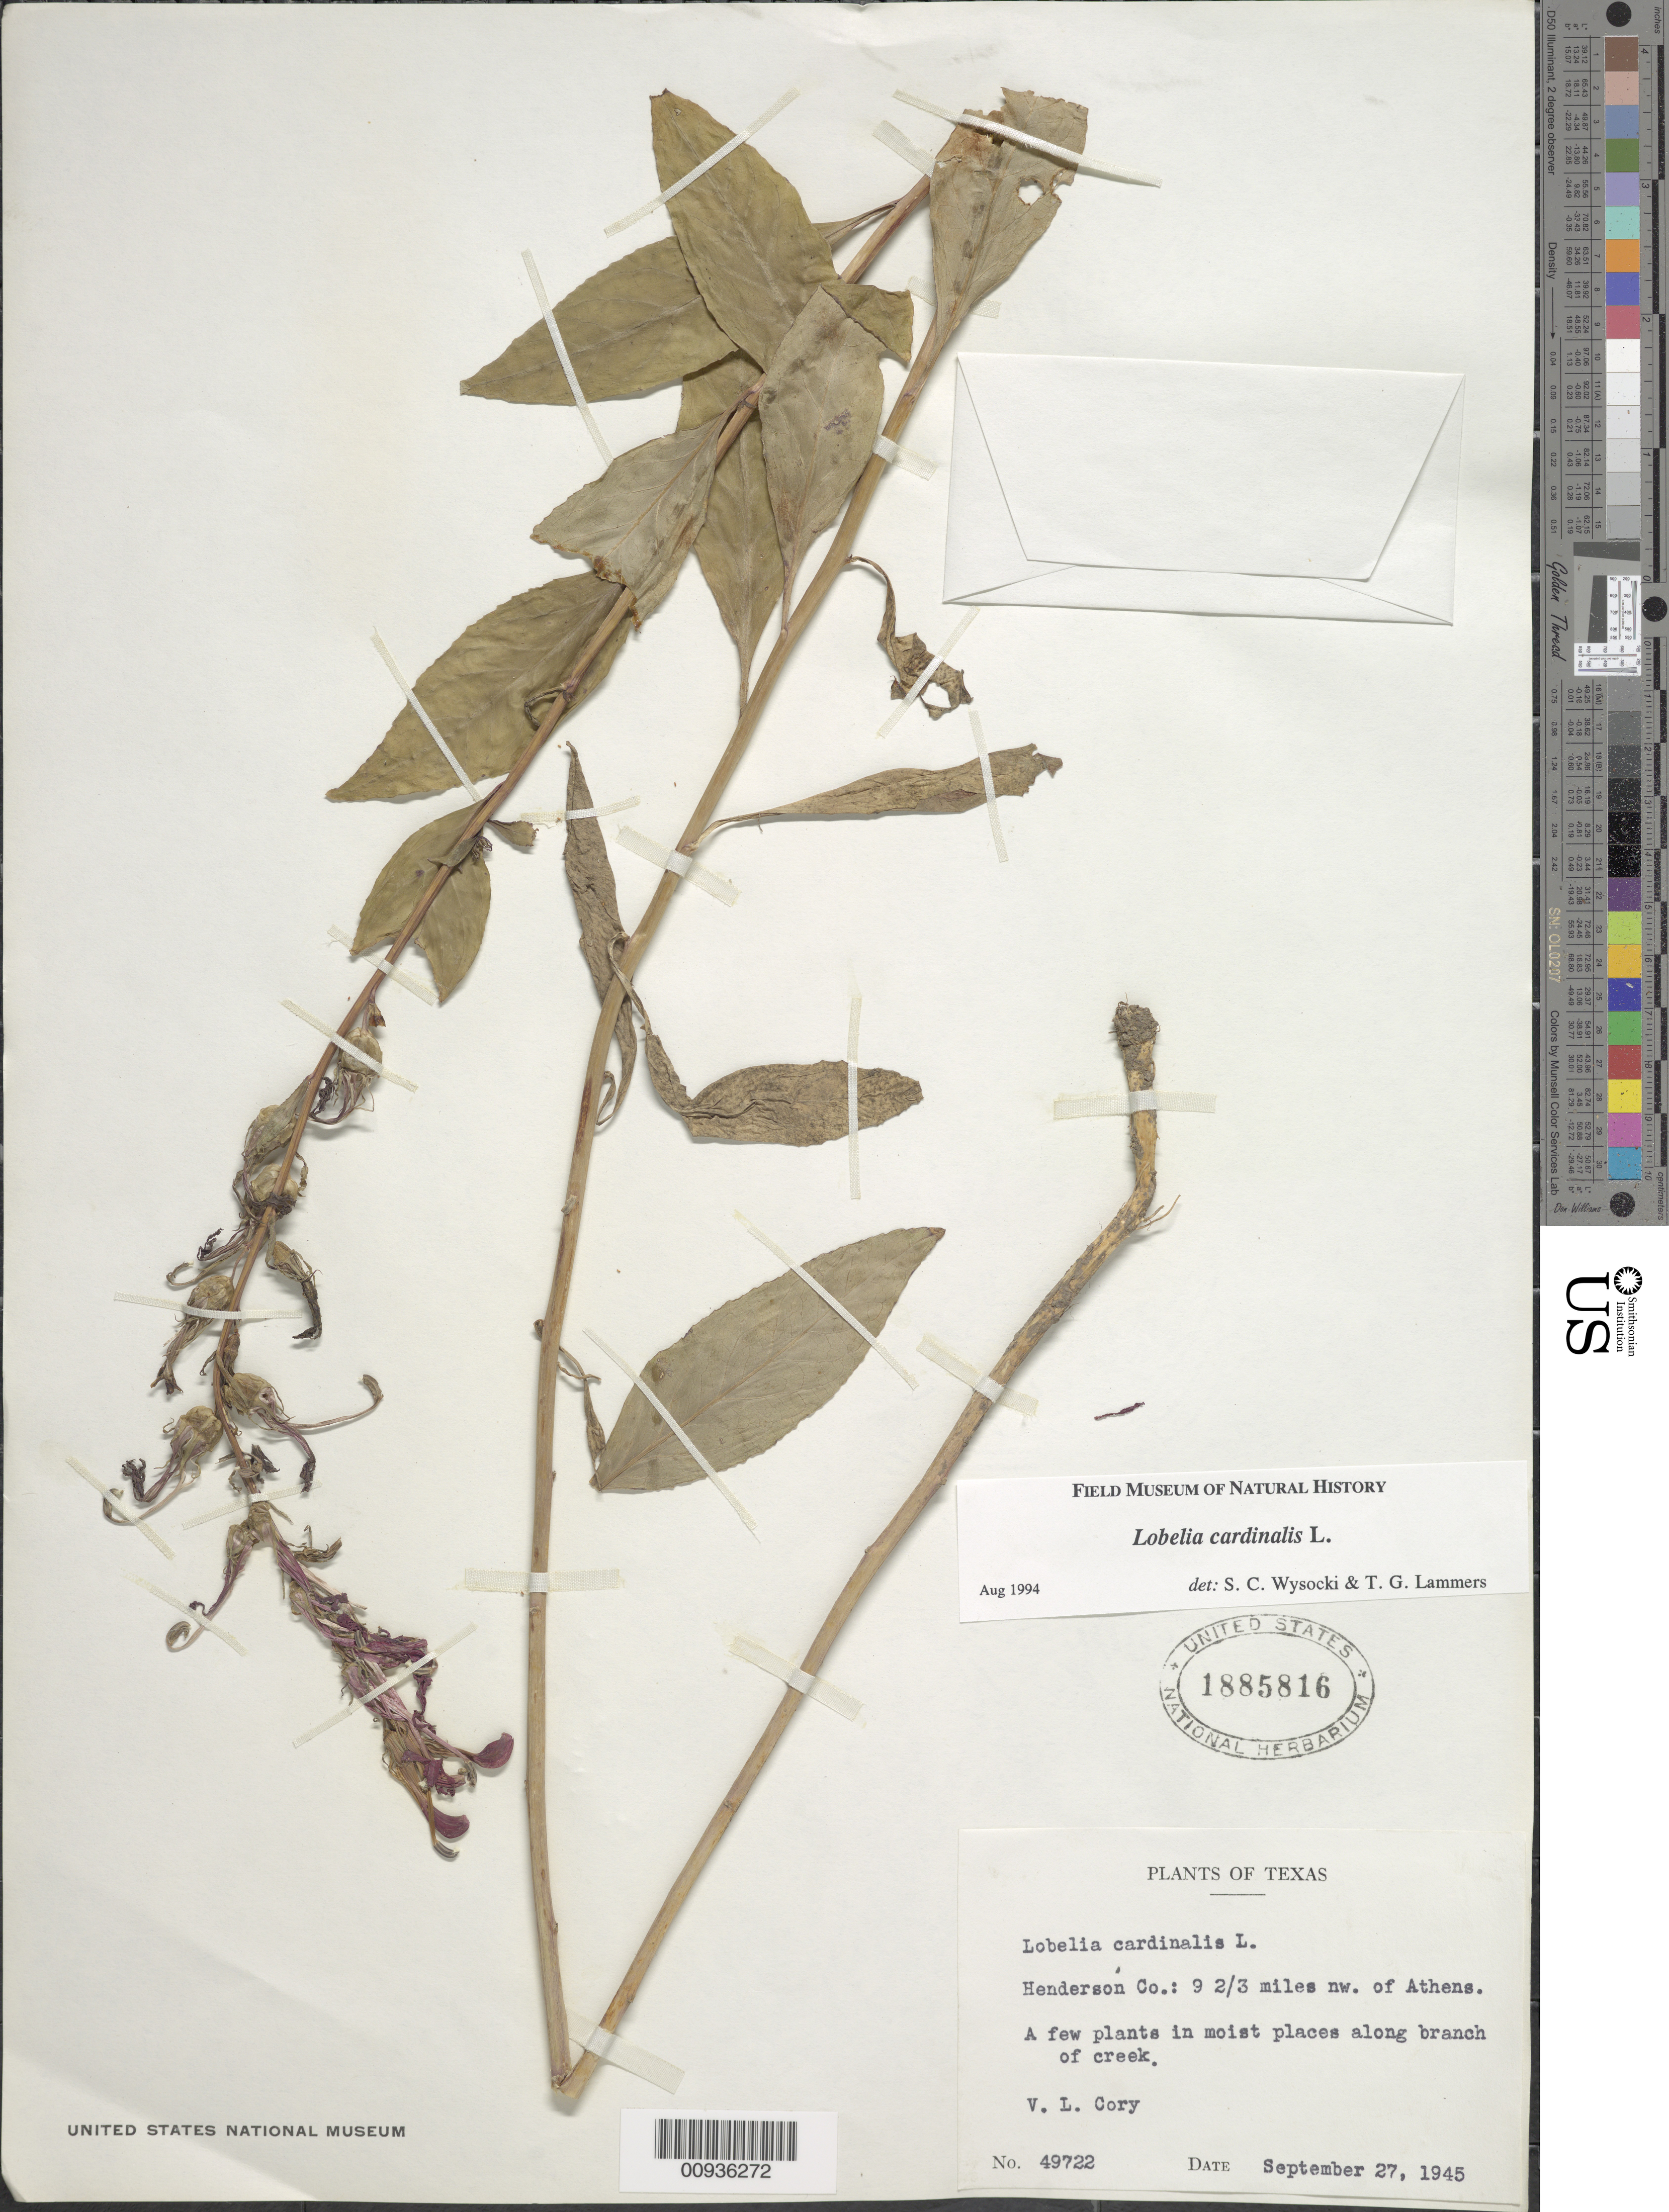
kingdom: Plantae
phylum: Tracheophyta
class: Magnoliopsida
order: Asterales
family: Campanulaceae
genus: Lobelia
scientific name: Lobelia cardinalis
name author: L.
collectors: V. Cory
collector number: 49722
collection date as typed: September, 27, 1945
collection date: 1945-09-27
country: United States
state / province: Texas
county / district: Henderson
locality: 9 2/3 miles nw. of Athens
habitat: a few plants in moist places along branch of creek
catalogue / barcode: US 1885816